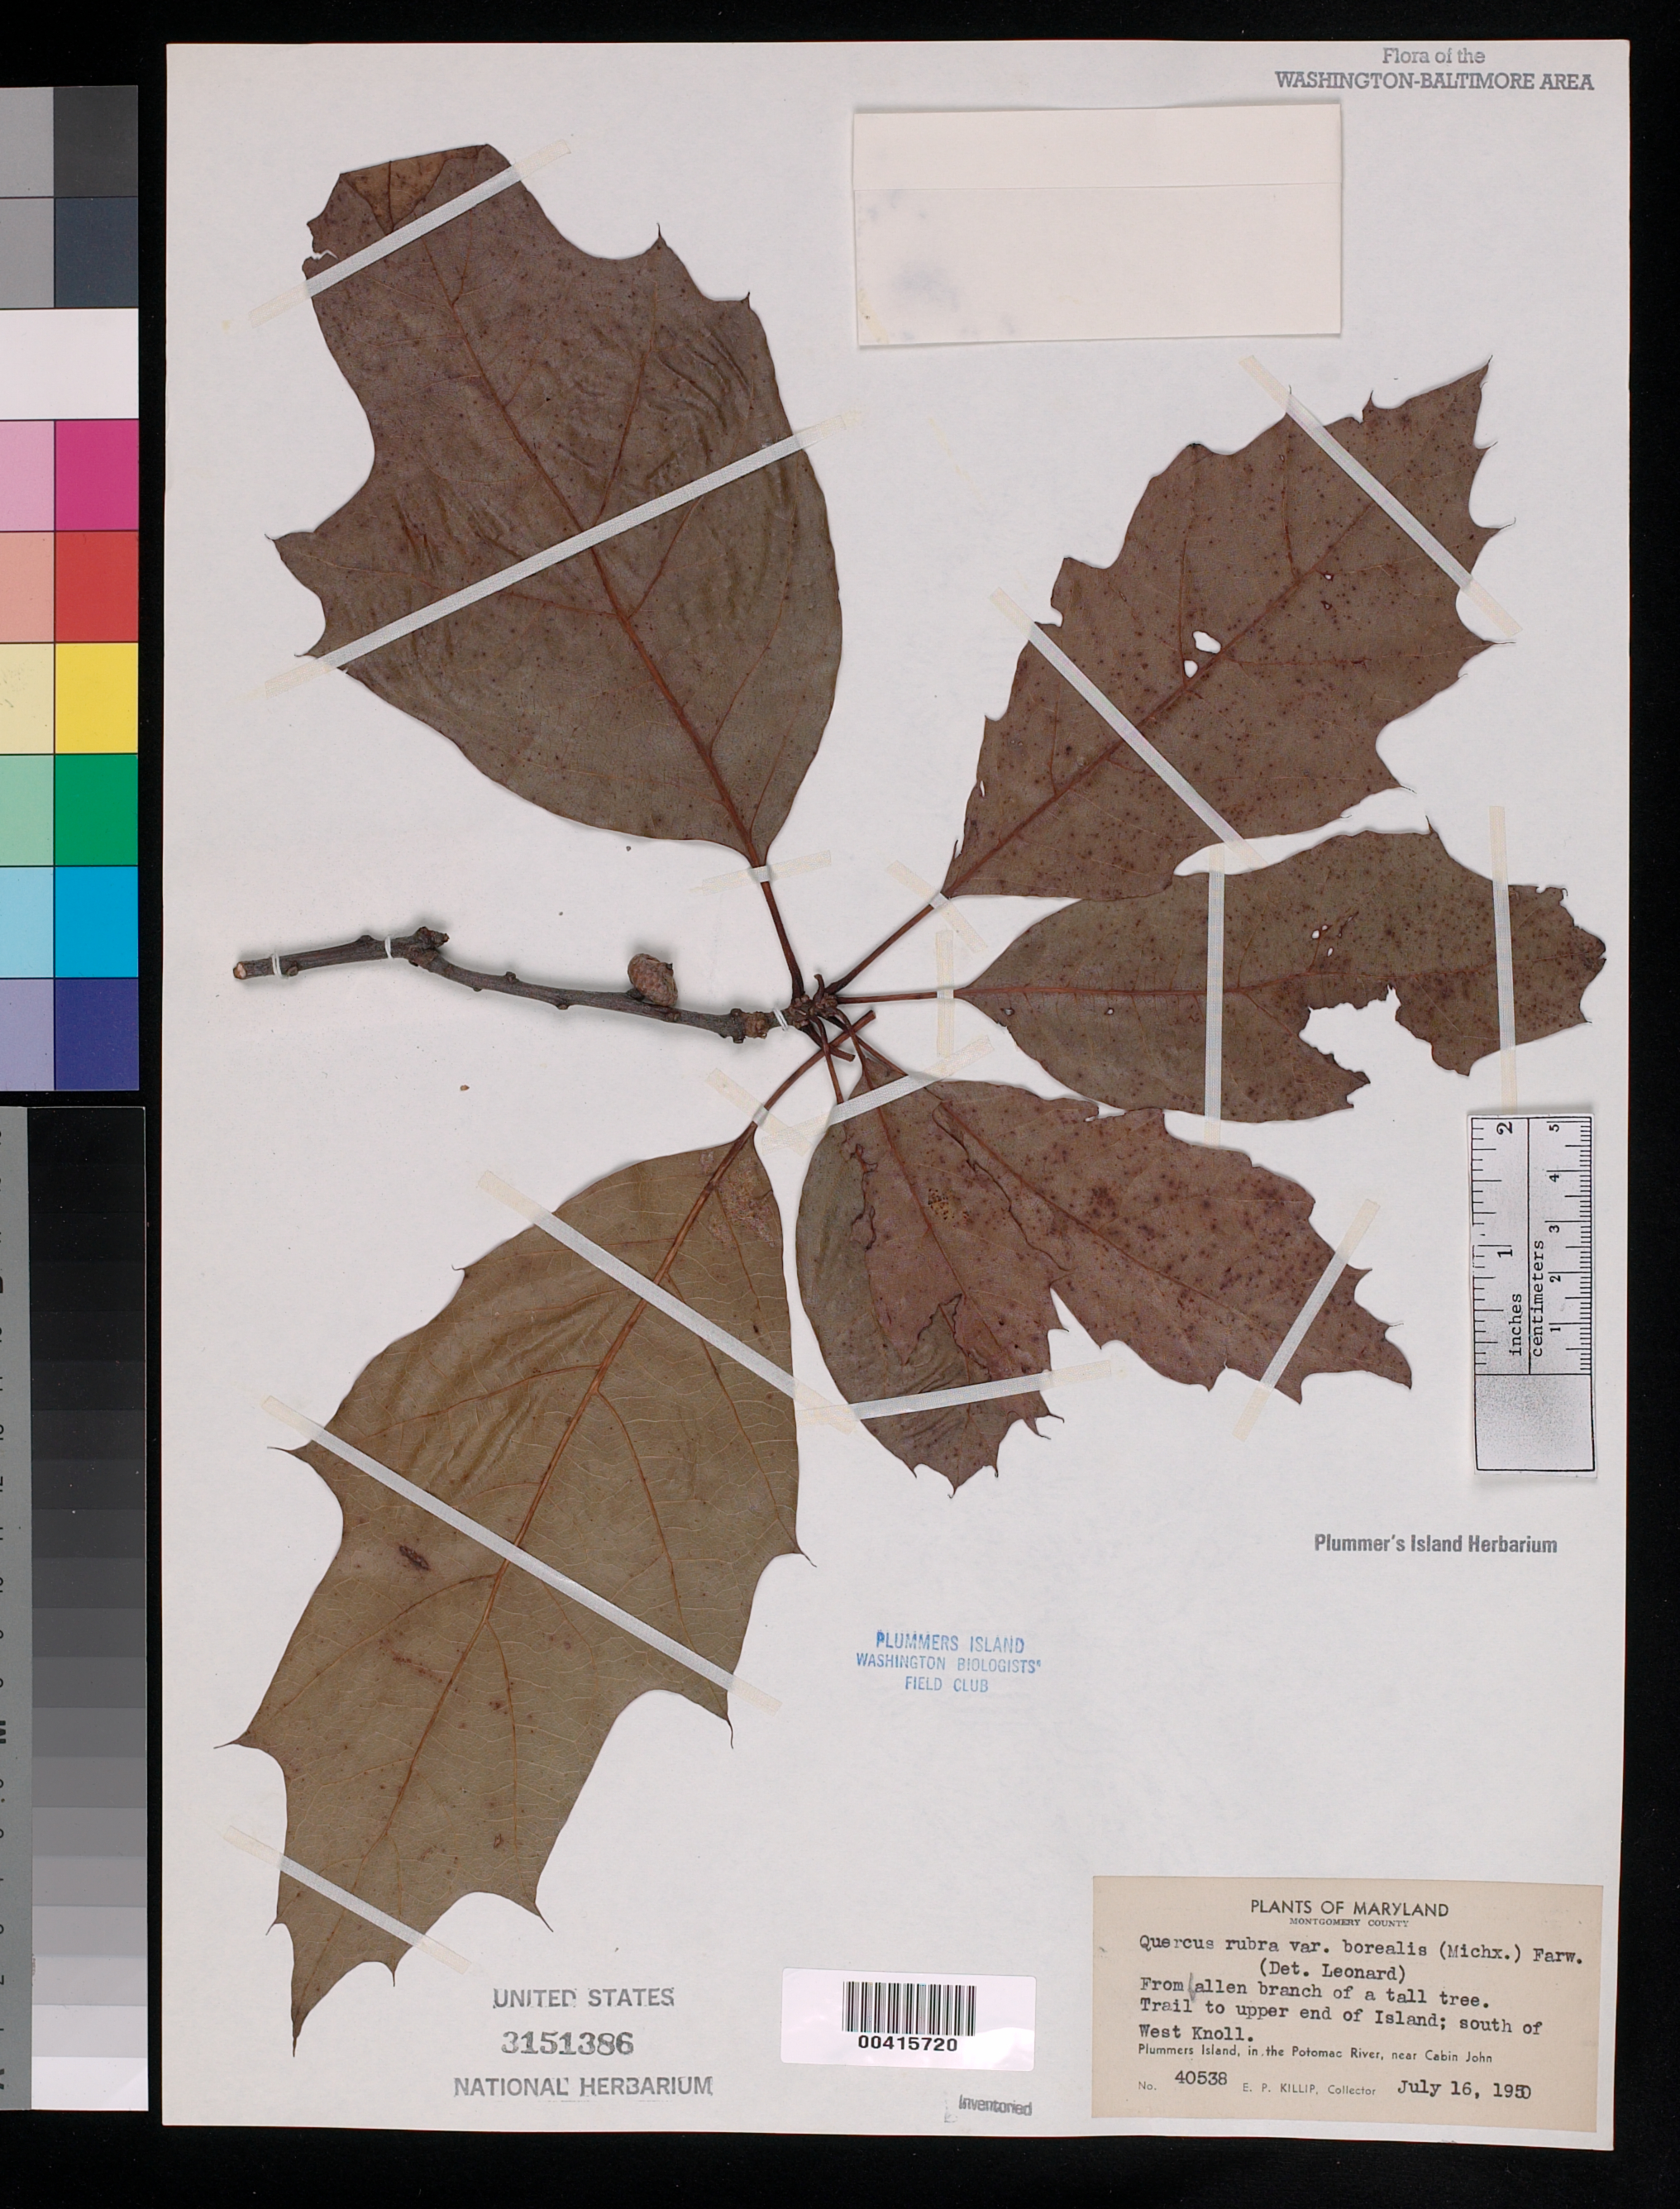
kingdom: Plantae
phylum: Tracheophyta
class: Magnoliopsida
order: Fagales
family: Fagaceae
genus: Quercus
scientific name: Quercus rubra var. borealis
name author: (F. Michx.) Farw.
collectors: E. P. Killip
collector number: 40538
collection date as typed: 16 Jul 1950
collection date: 1950-07-16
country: United States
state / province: Maryland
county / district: Montgomery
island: Plummers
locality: Plummer's Island; trail to upper end, south of west knoll C. & O. Canal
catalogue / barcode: US 3151386